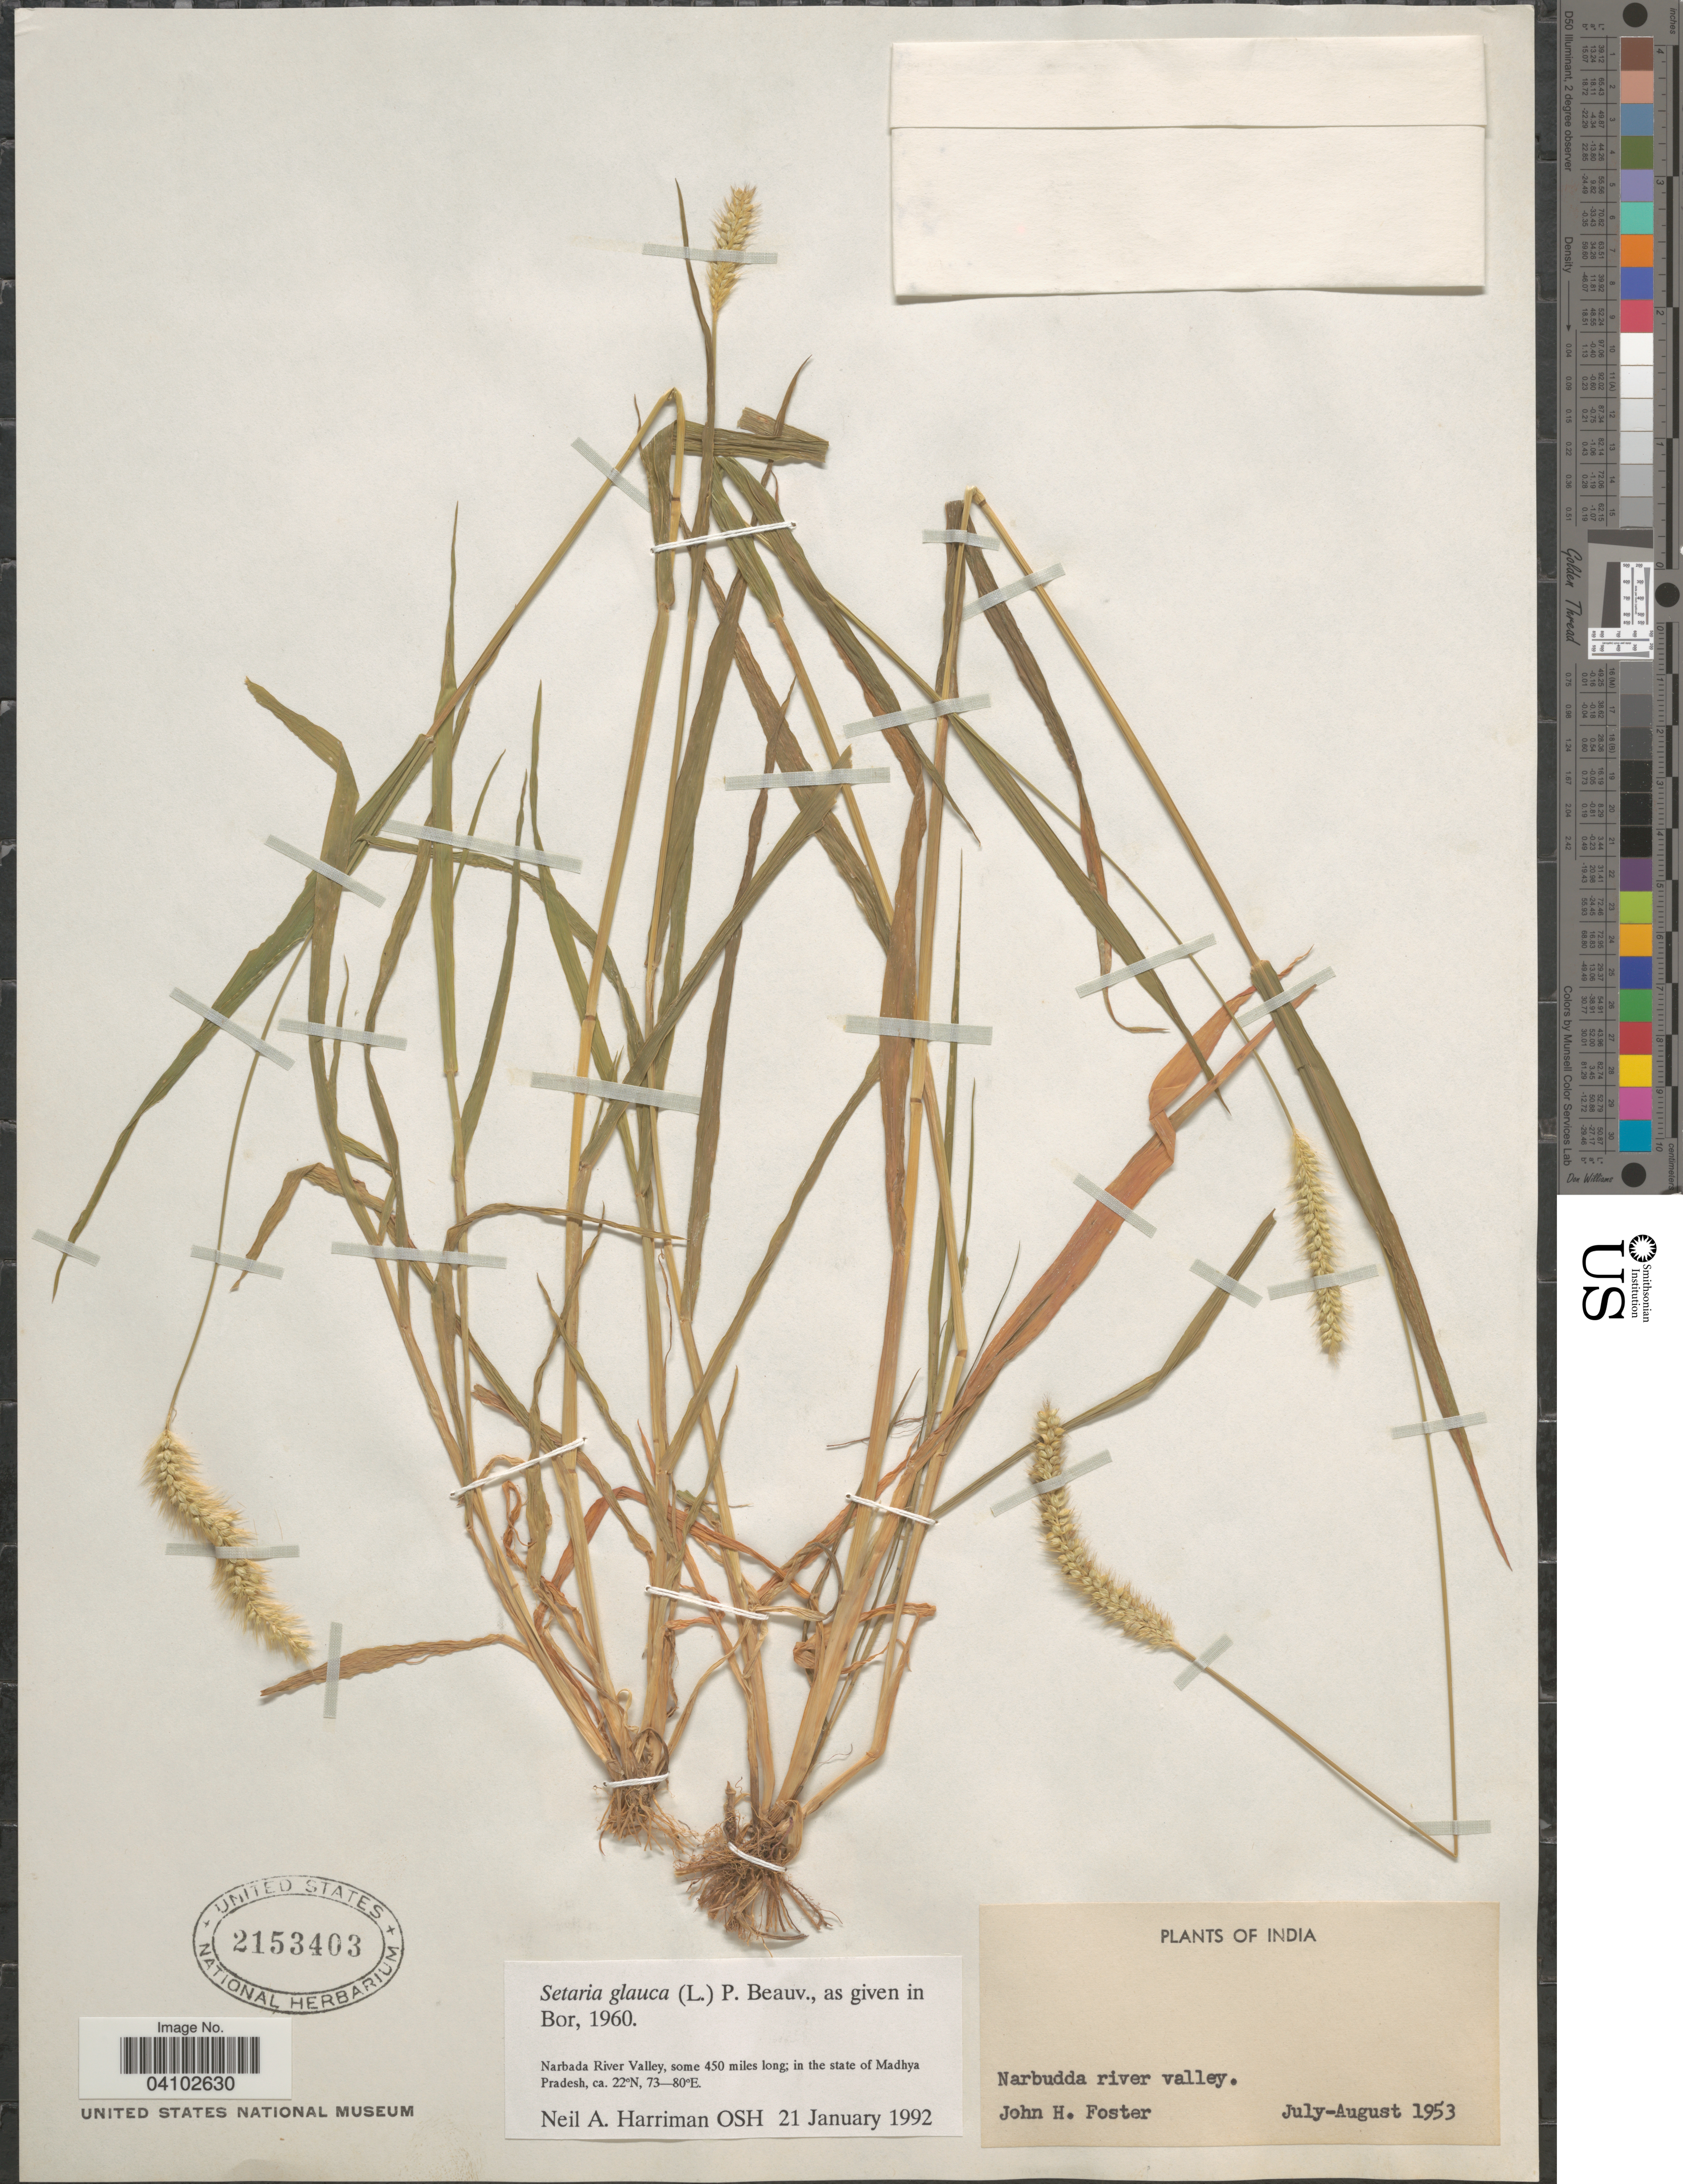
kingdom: Plantae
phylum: Tracheophyta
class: Liliopsida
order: Poales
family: Poaceae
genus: Cenchrus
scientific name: Cenchrus americanus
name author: (L.) Morrone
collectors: J. Foster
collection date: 1953-07/1953-08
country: India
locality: Narbudda river valley.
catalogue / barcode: US 2153403